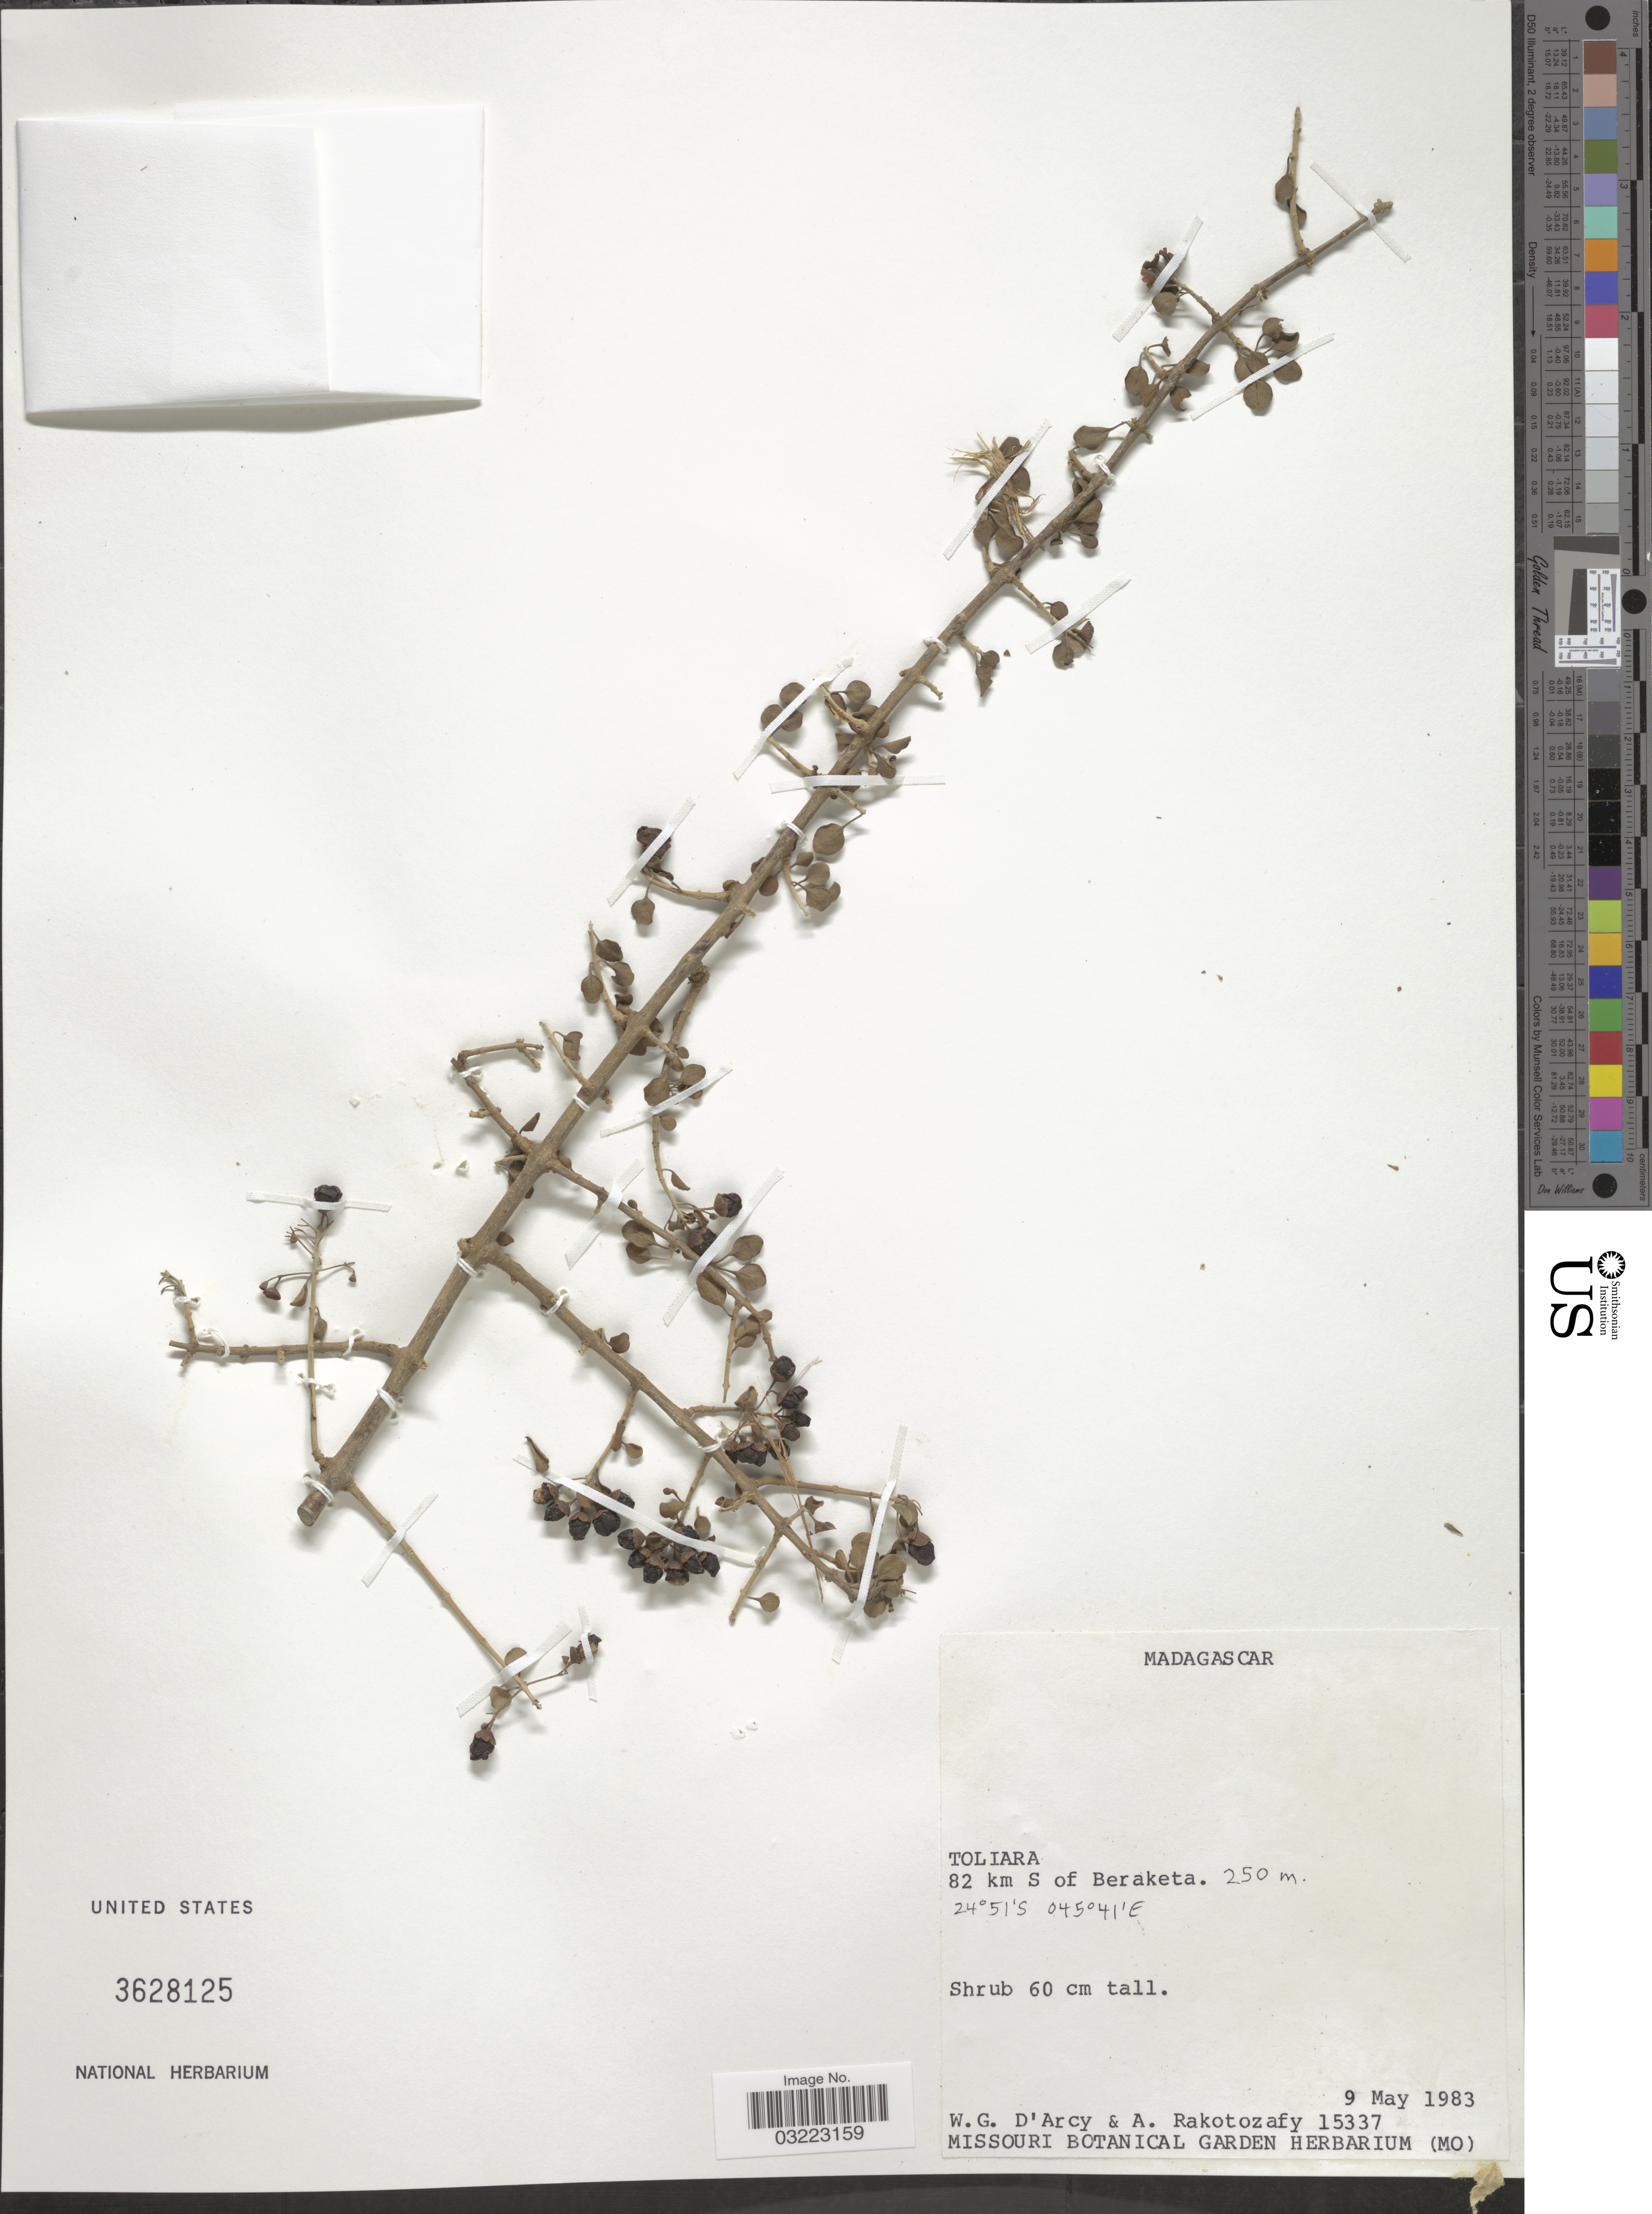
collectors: W. G. D'Arcy & A. Rakotozafy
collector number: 15337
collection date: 1983-05-09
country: Madagascar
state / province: Androy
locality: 82 km S of Beraketa.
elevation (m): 250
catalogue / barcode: US 3628125